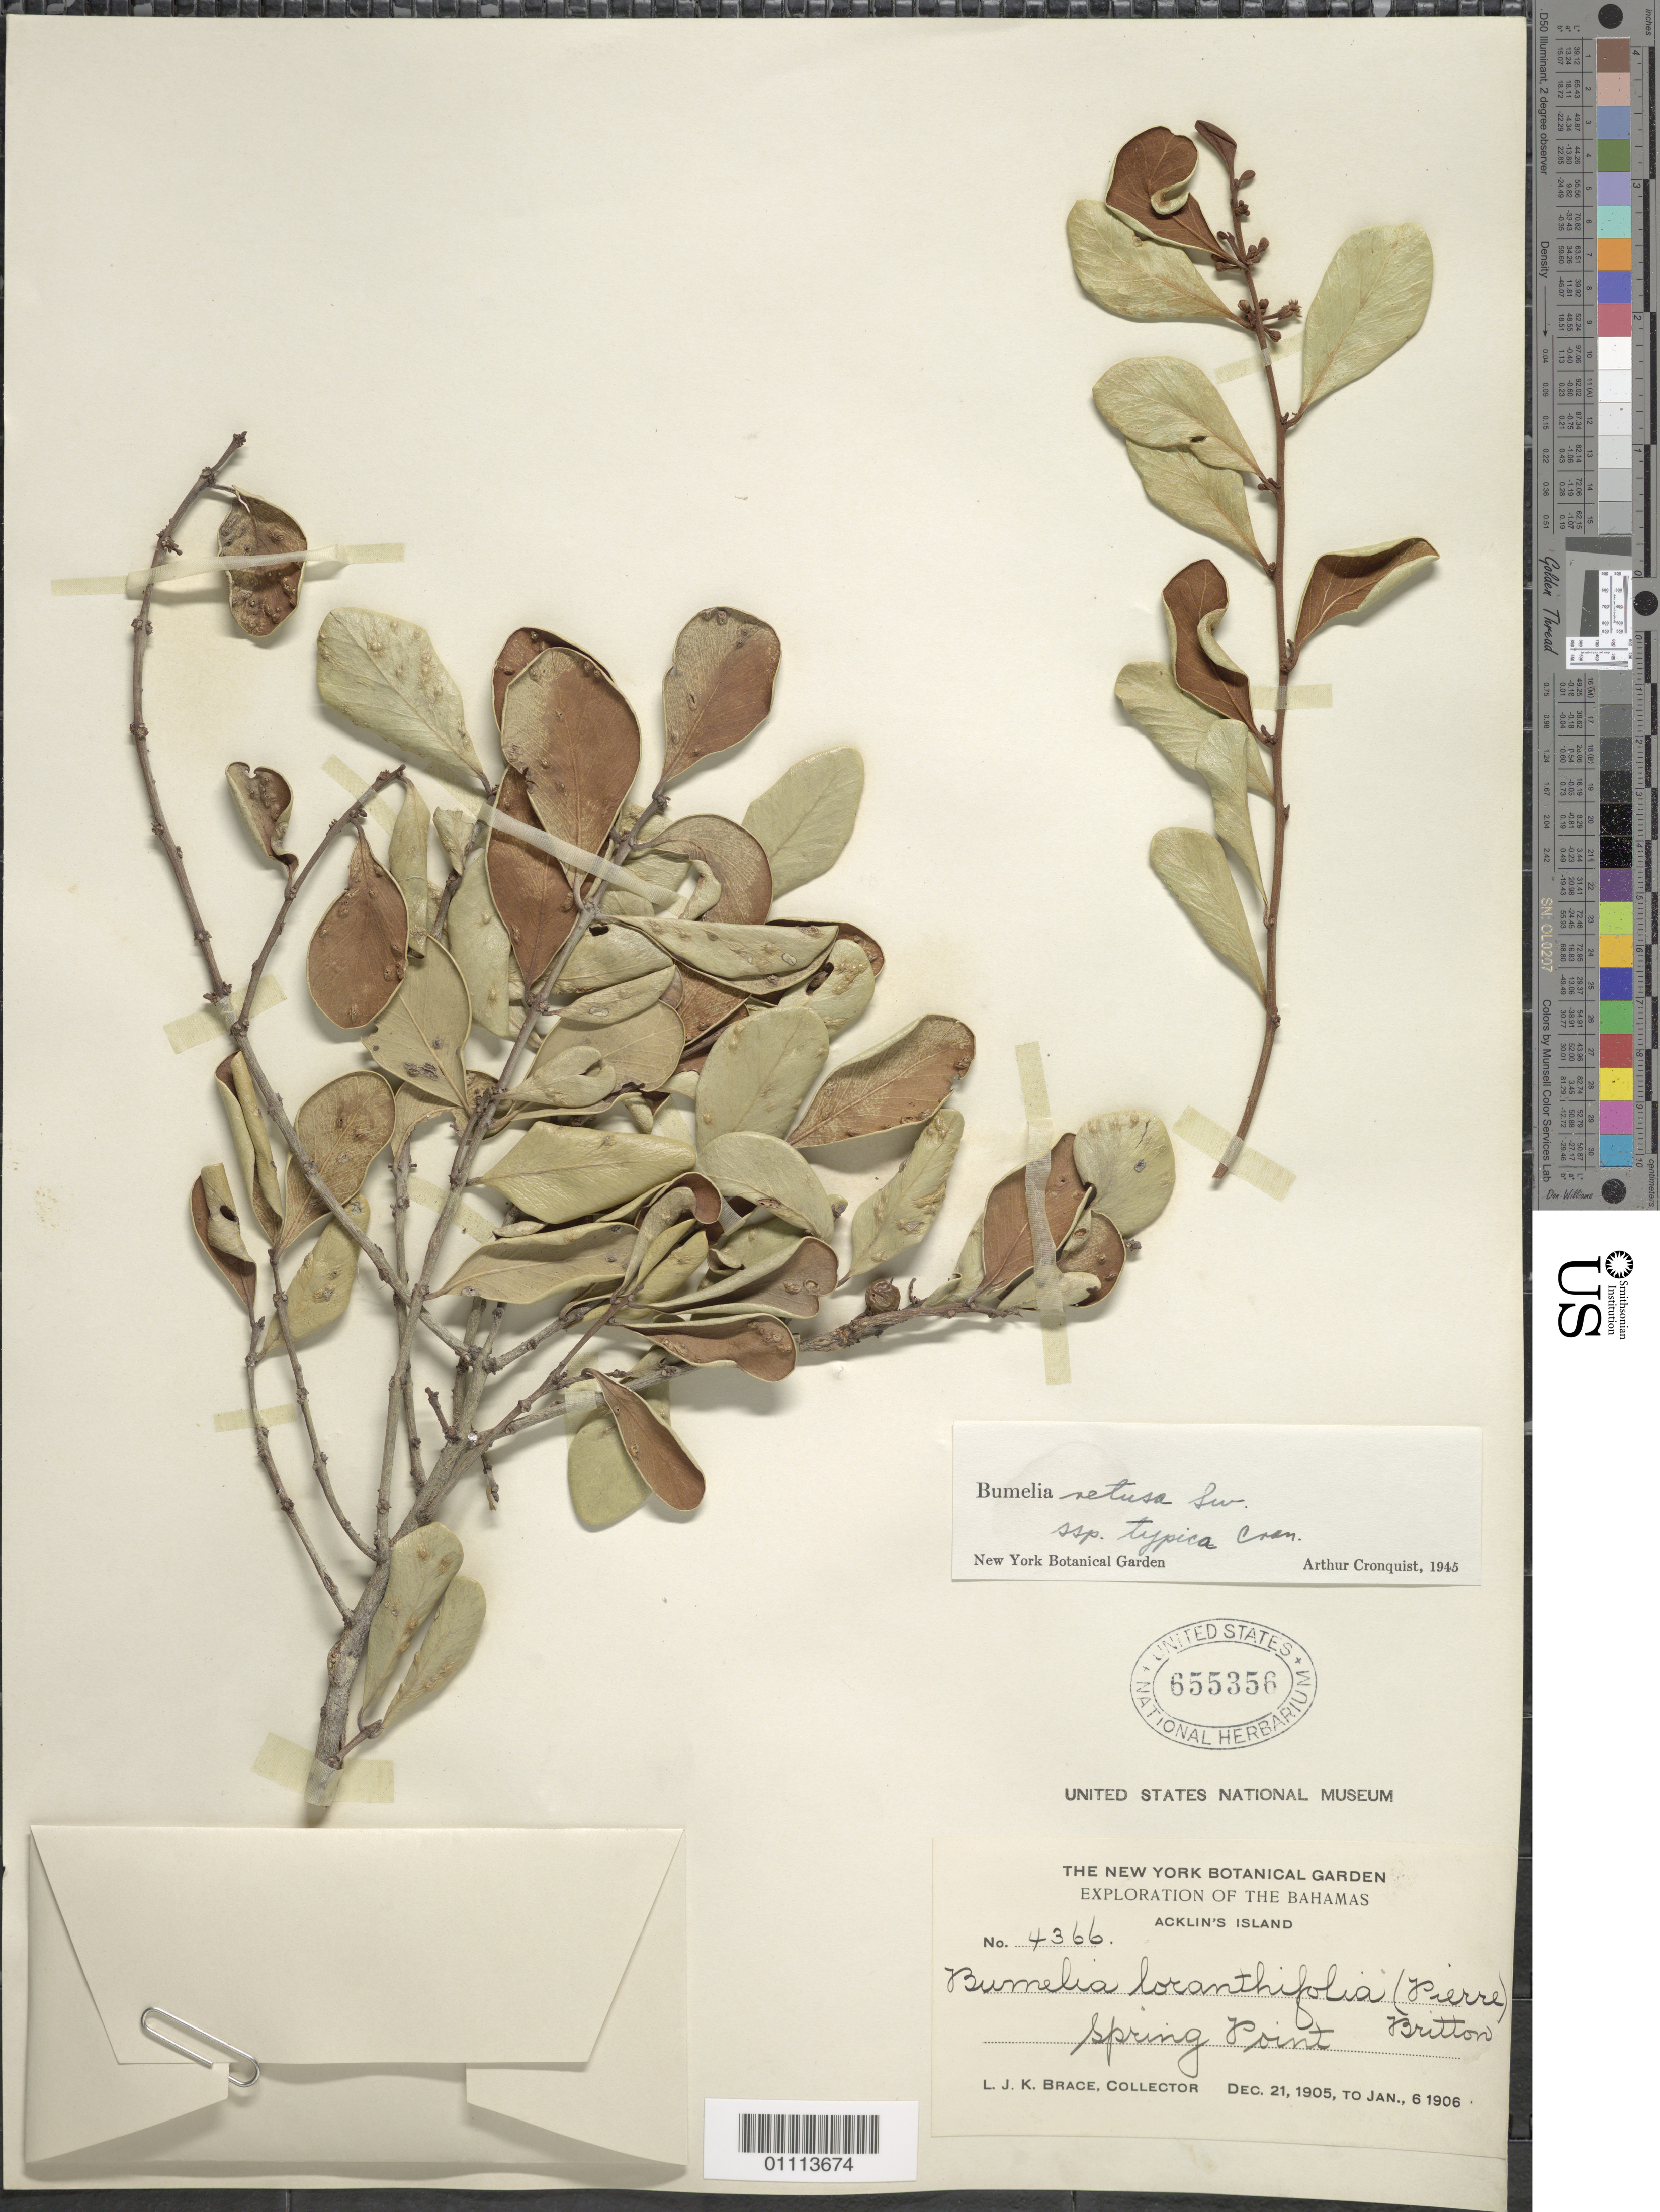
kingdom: Plantae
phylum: Tracheophyta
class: Magnoliopsida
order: Ericales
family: Sapotaceae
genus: Sideroxylon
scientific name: Sideroxylon americanum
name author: (Mill.) T.D. Penn.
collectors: L. J. K. Brace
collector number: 4366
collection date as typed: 21 Dec 1905 to 06 Jan 1906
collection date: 1905-12-21/1906-01-06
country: Bahamas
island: Acklin's I.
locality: Spring Point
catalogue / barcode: US 655356